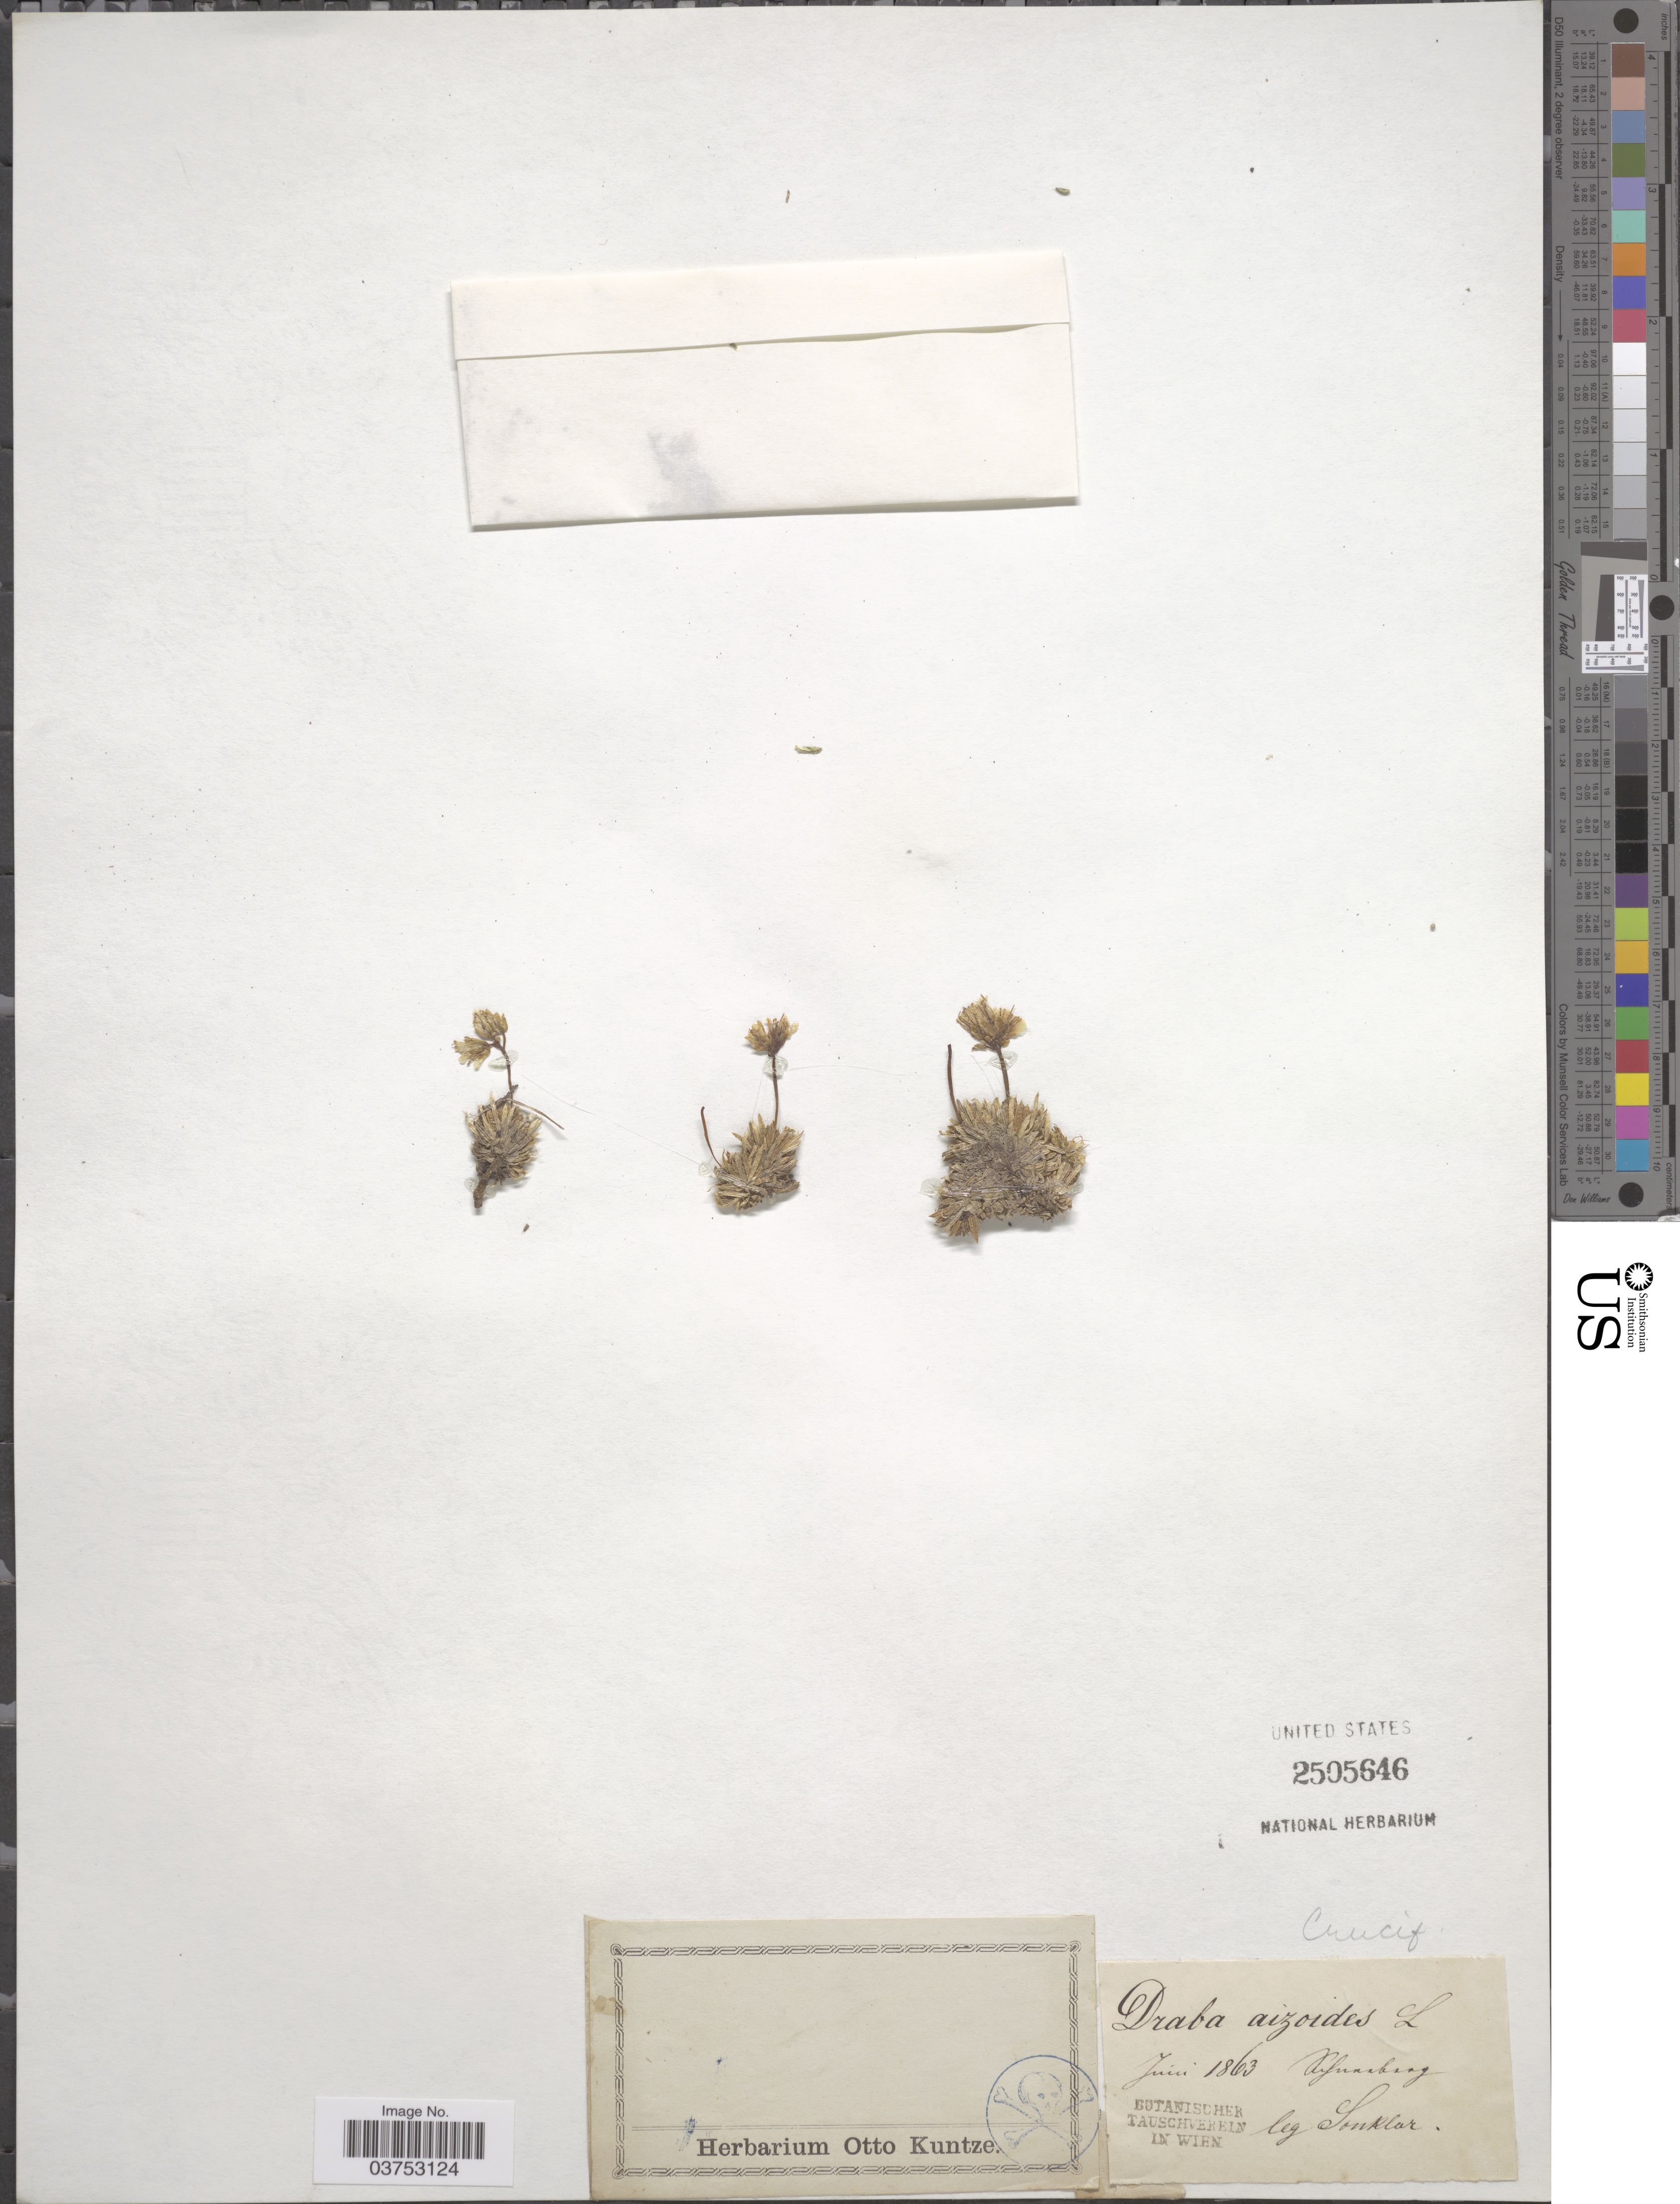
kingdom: Plantae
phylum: Tracheophyta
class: Magnoliopsida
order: Brassicales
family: Brassicaceae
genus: Draba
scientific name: Draba aizoides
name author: L.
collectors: Sonklar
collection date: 1863-06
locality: Pfunzbarg. [interpreted]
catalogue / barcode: US 2505646